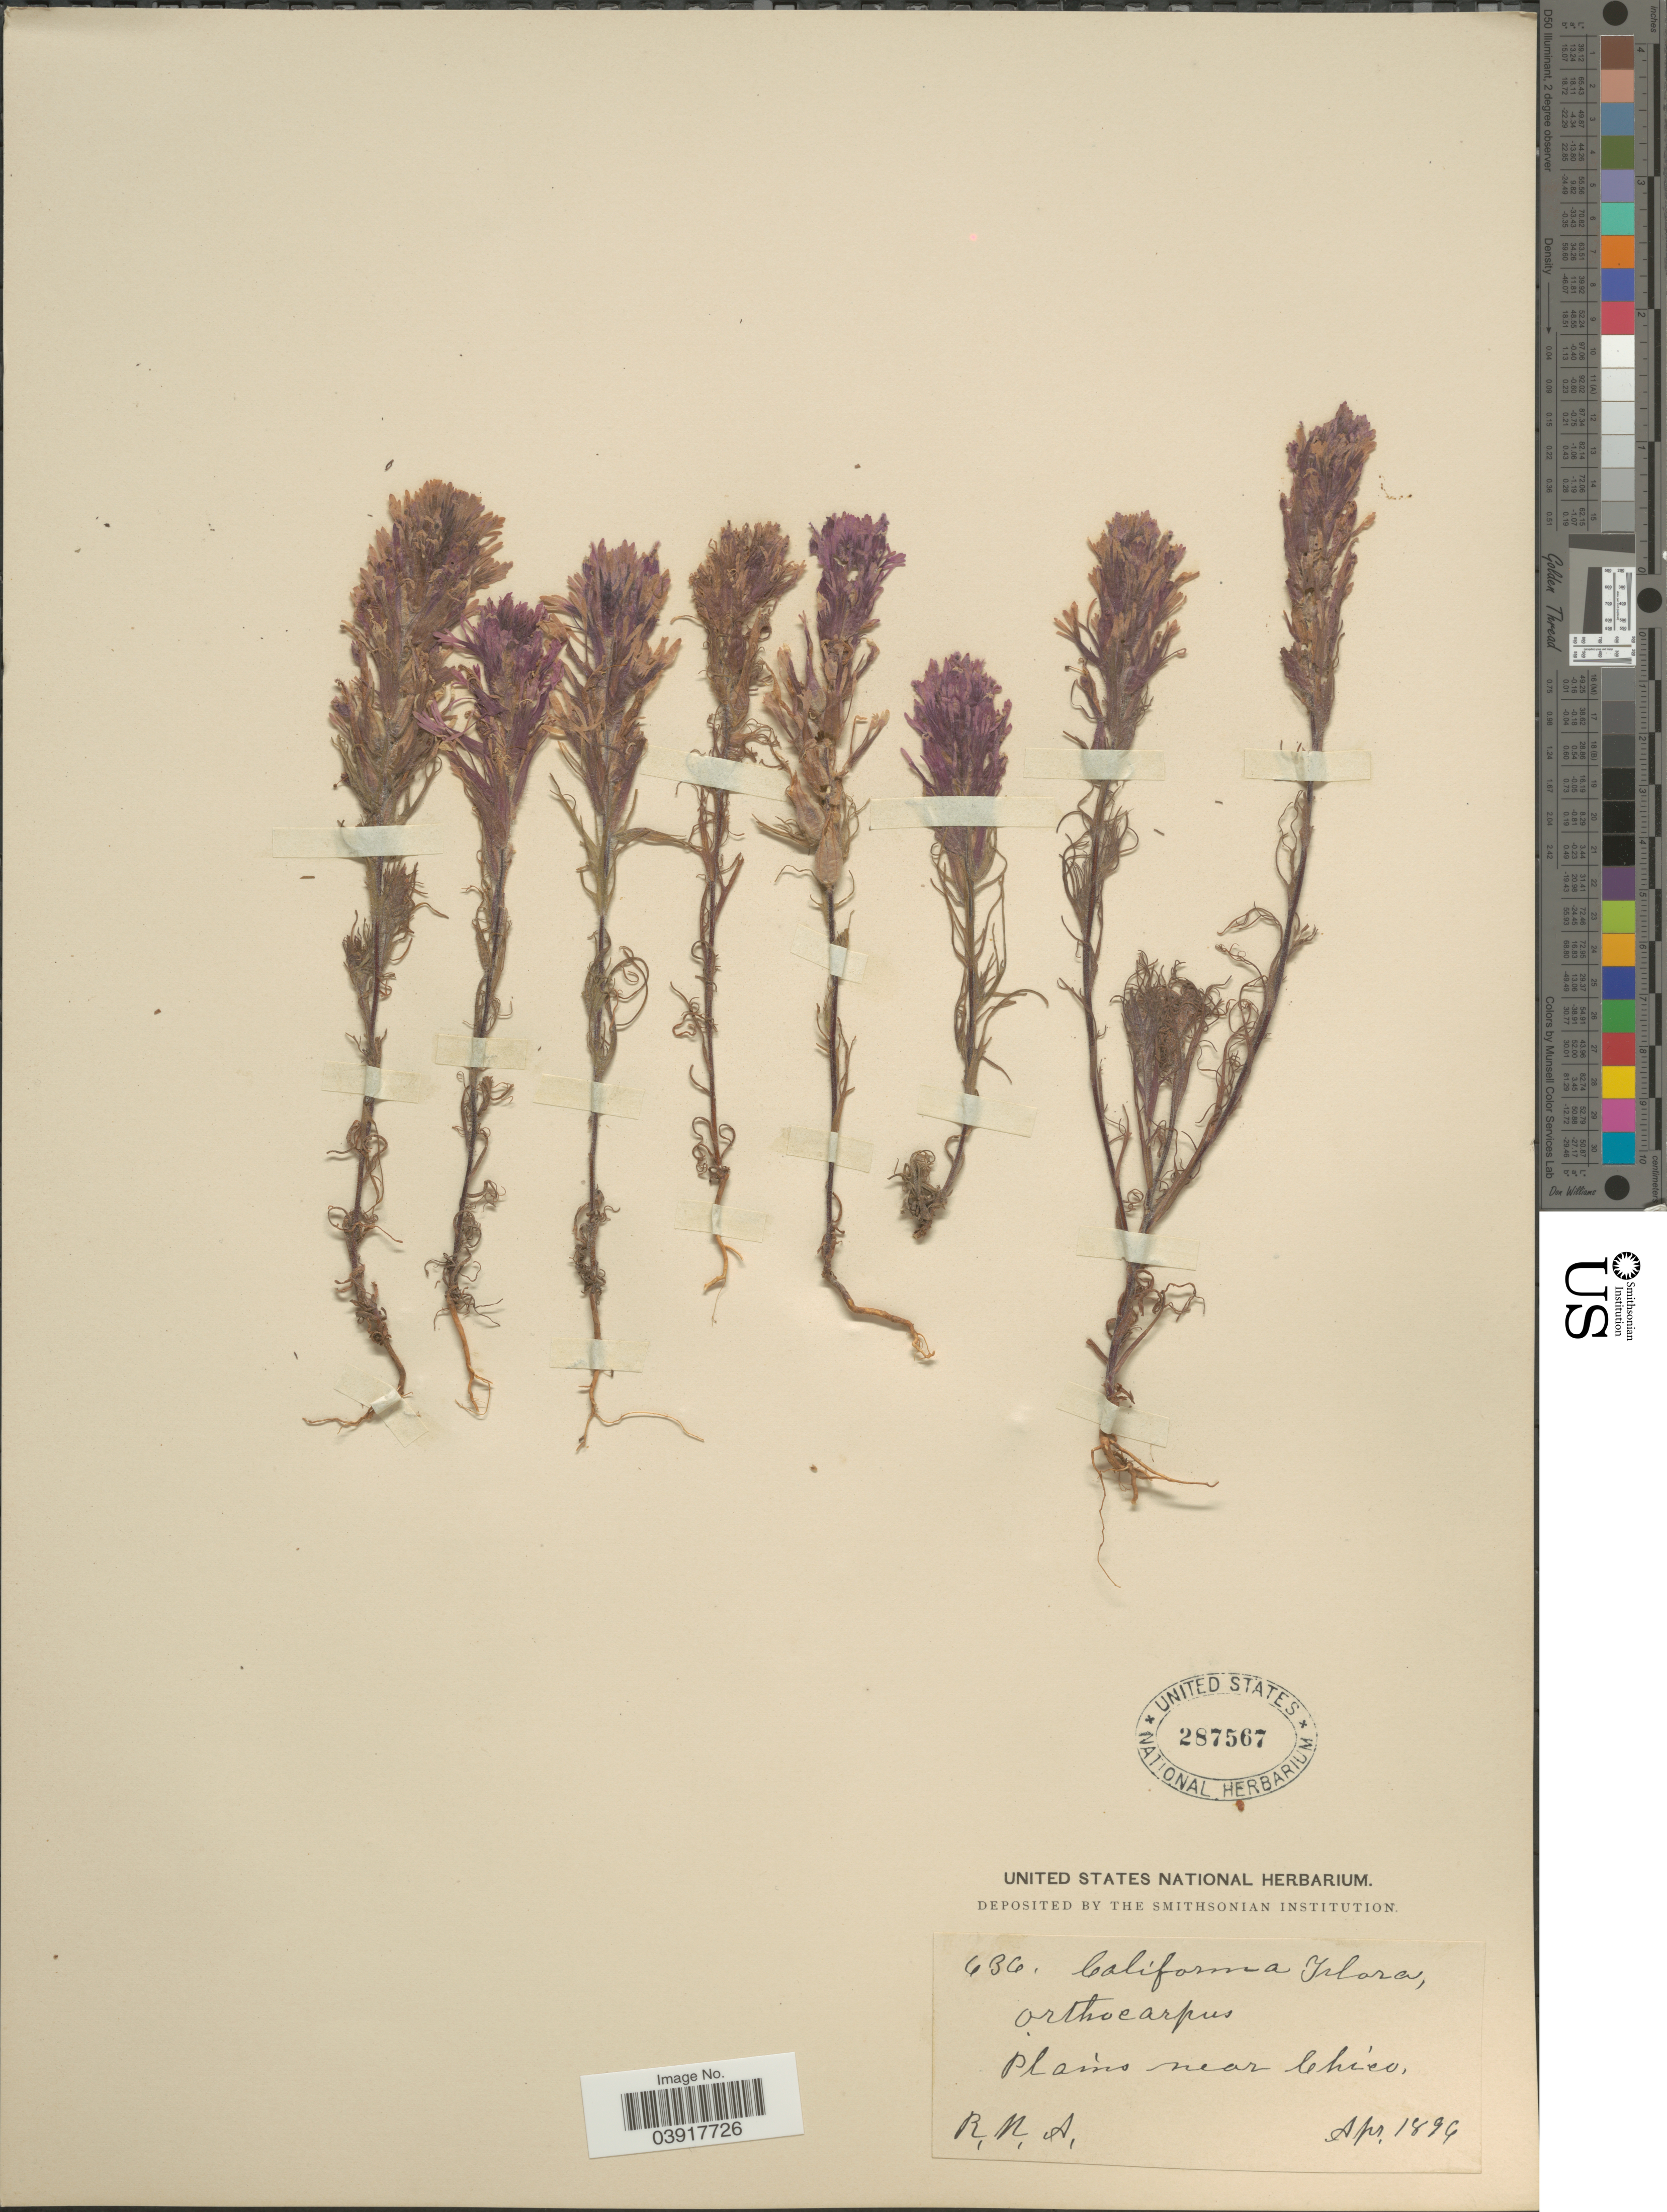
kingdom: Plantae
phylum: Tracheophyta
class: Magnoliopsida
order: Lamiales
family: Orobanchaceae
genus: Orthocarpus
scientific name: Orthocarpus purpurascens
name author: Benth.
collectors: R. M. A.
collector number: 636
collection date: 1896-04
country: United States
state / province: California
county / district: Butte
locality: Plains near Chico.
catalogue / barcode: US 287567